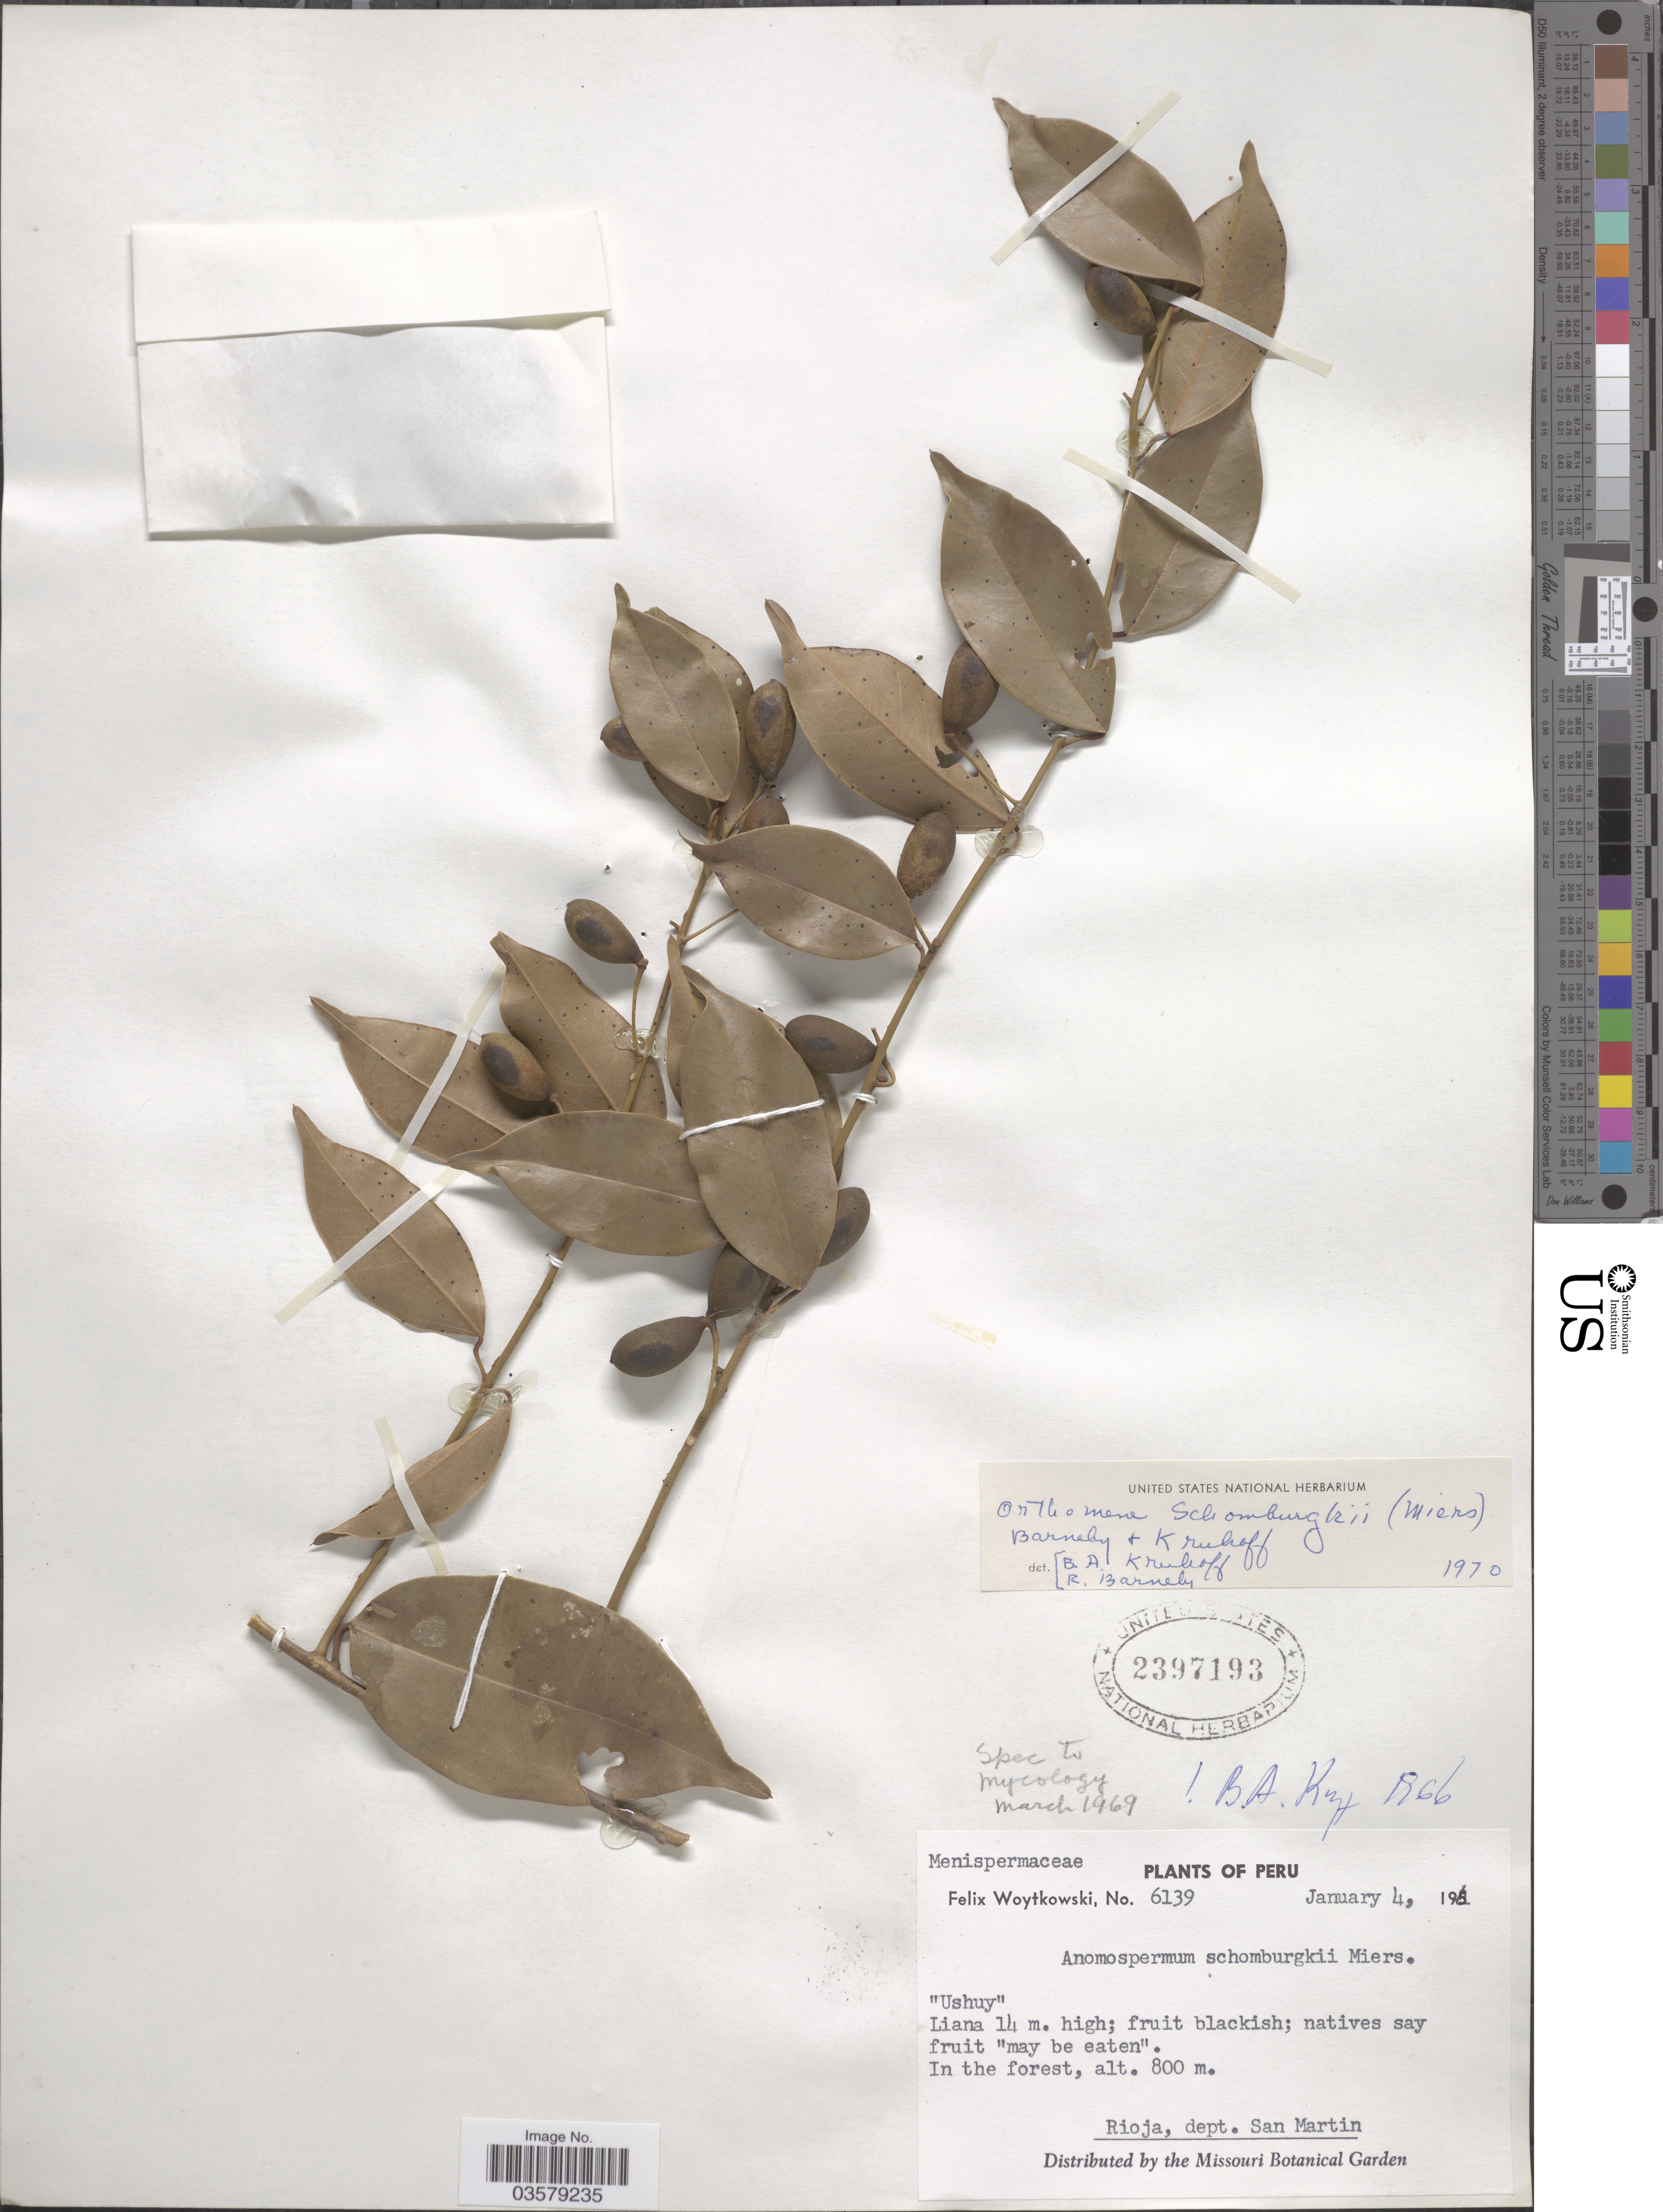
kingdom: Plantae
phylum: Tracheophyta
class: Magnoliopsida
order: Ranunculales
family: Menispermaceae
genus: Anomospermum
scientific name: Anomospermum schomburgkii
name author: Miers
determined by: Strong, Mark T., (BOT), Smithsonian Institution - National Museum of Natural History (UNITED STATES)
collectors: F. Woytkowski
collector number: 6139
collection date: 1961-01-04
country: Peru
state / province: San Martín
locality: In the forest. Rioja, dept. San Martin.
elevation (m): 800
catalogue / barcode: US 2397193